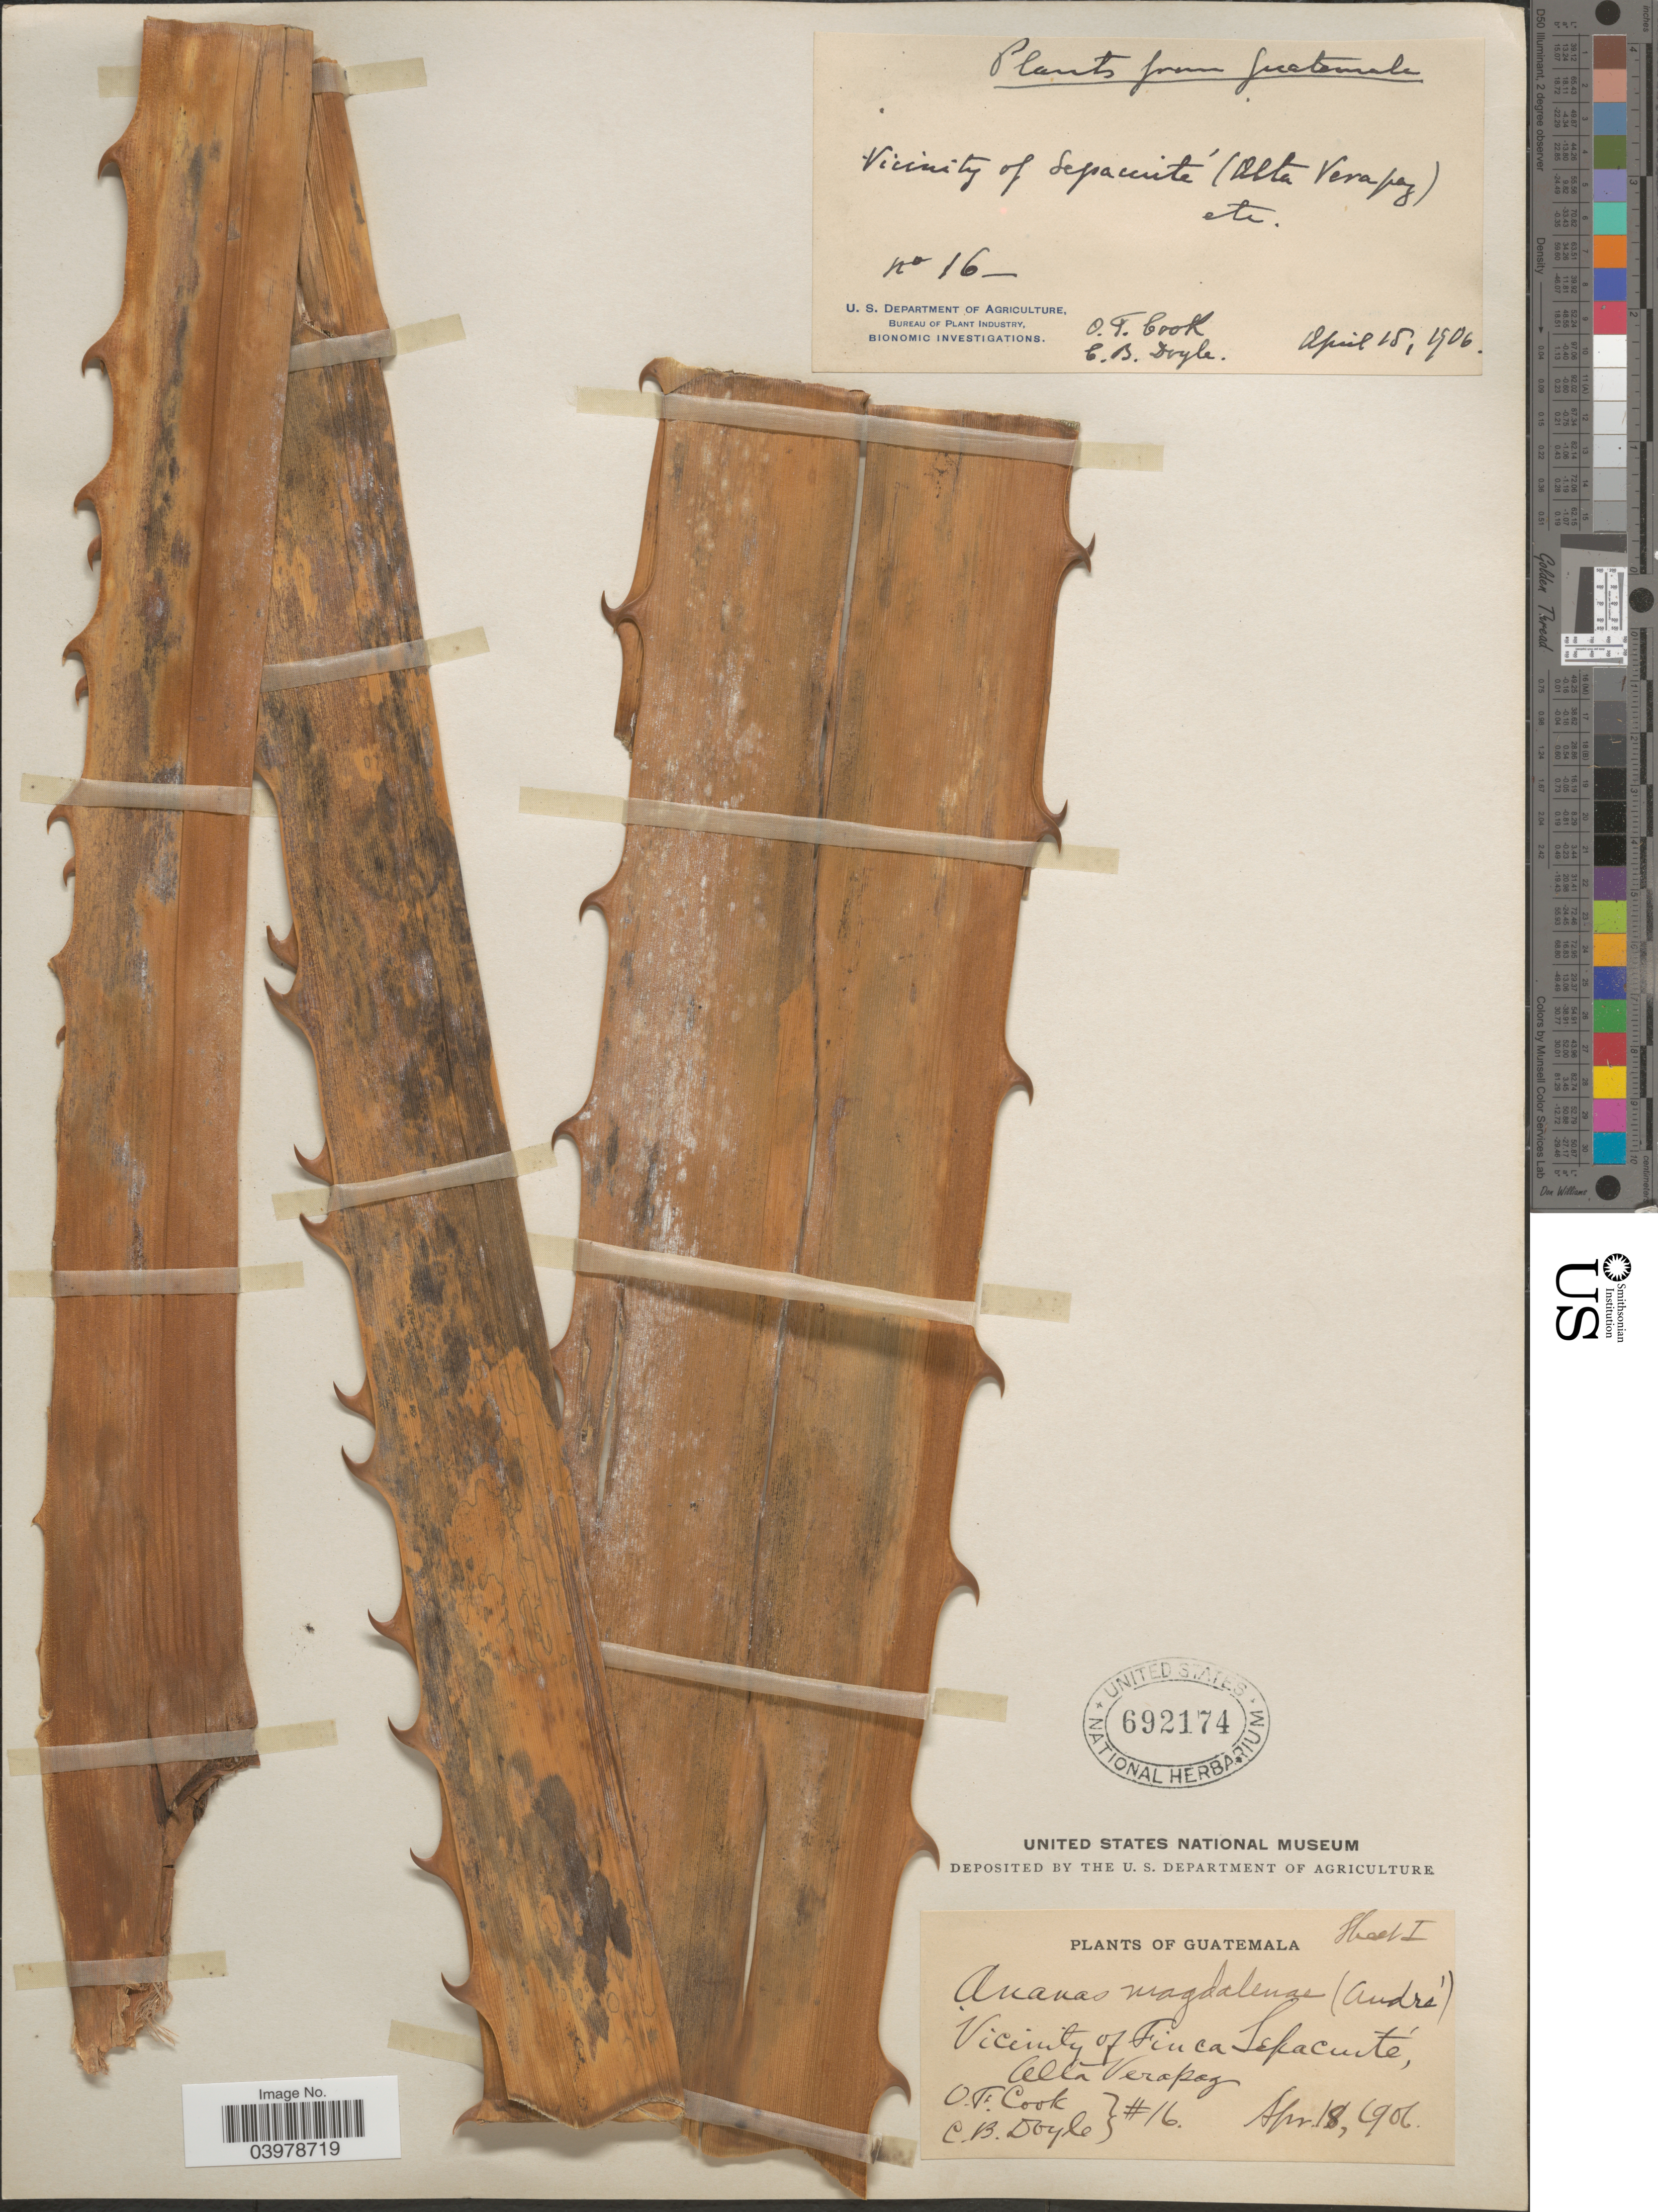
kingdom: Plantae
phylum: Tracheophyta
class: Liliopsida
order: Poales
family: Bromeliaceae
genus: Aechmea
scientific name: Aechmea magdalenae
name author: (André) André ex Baker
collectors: O. F. Cook & C. Doyle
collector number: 16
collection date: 1906-04-18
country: Guatemala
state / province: Alta Verapaz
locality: Vicinity of Finca Sepacuite.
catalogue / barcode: US 692174